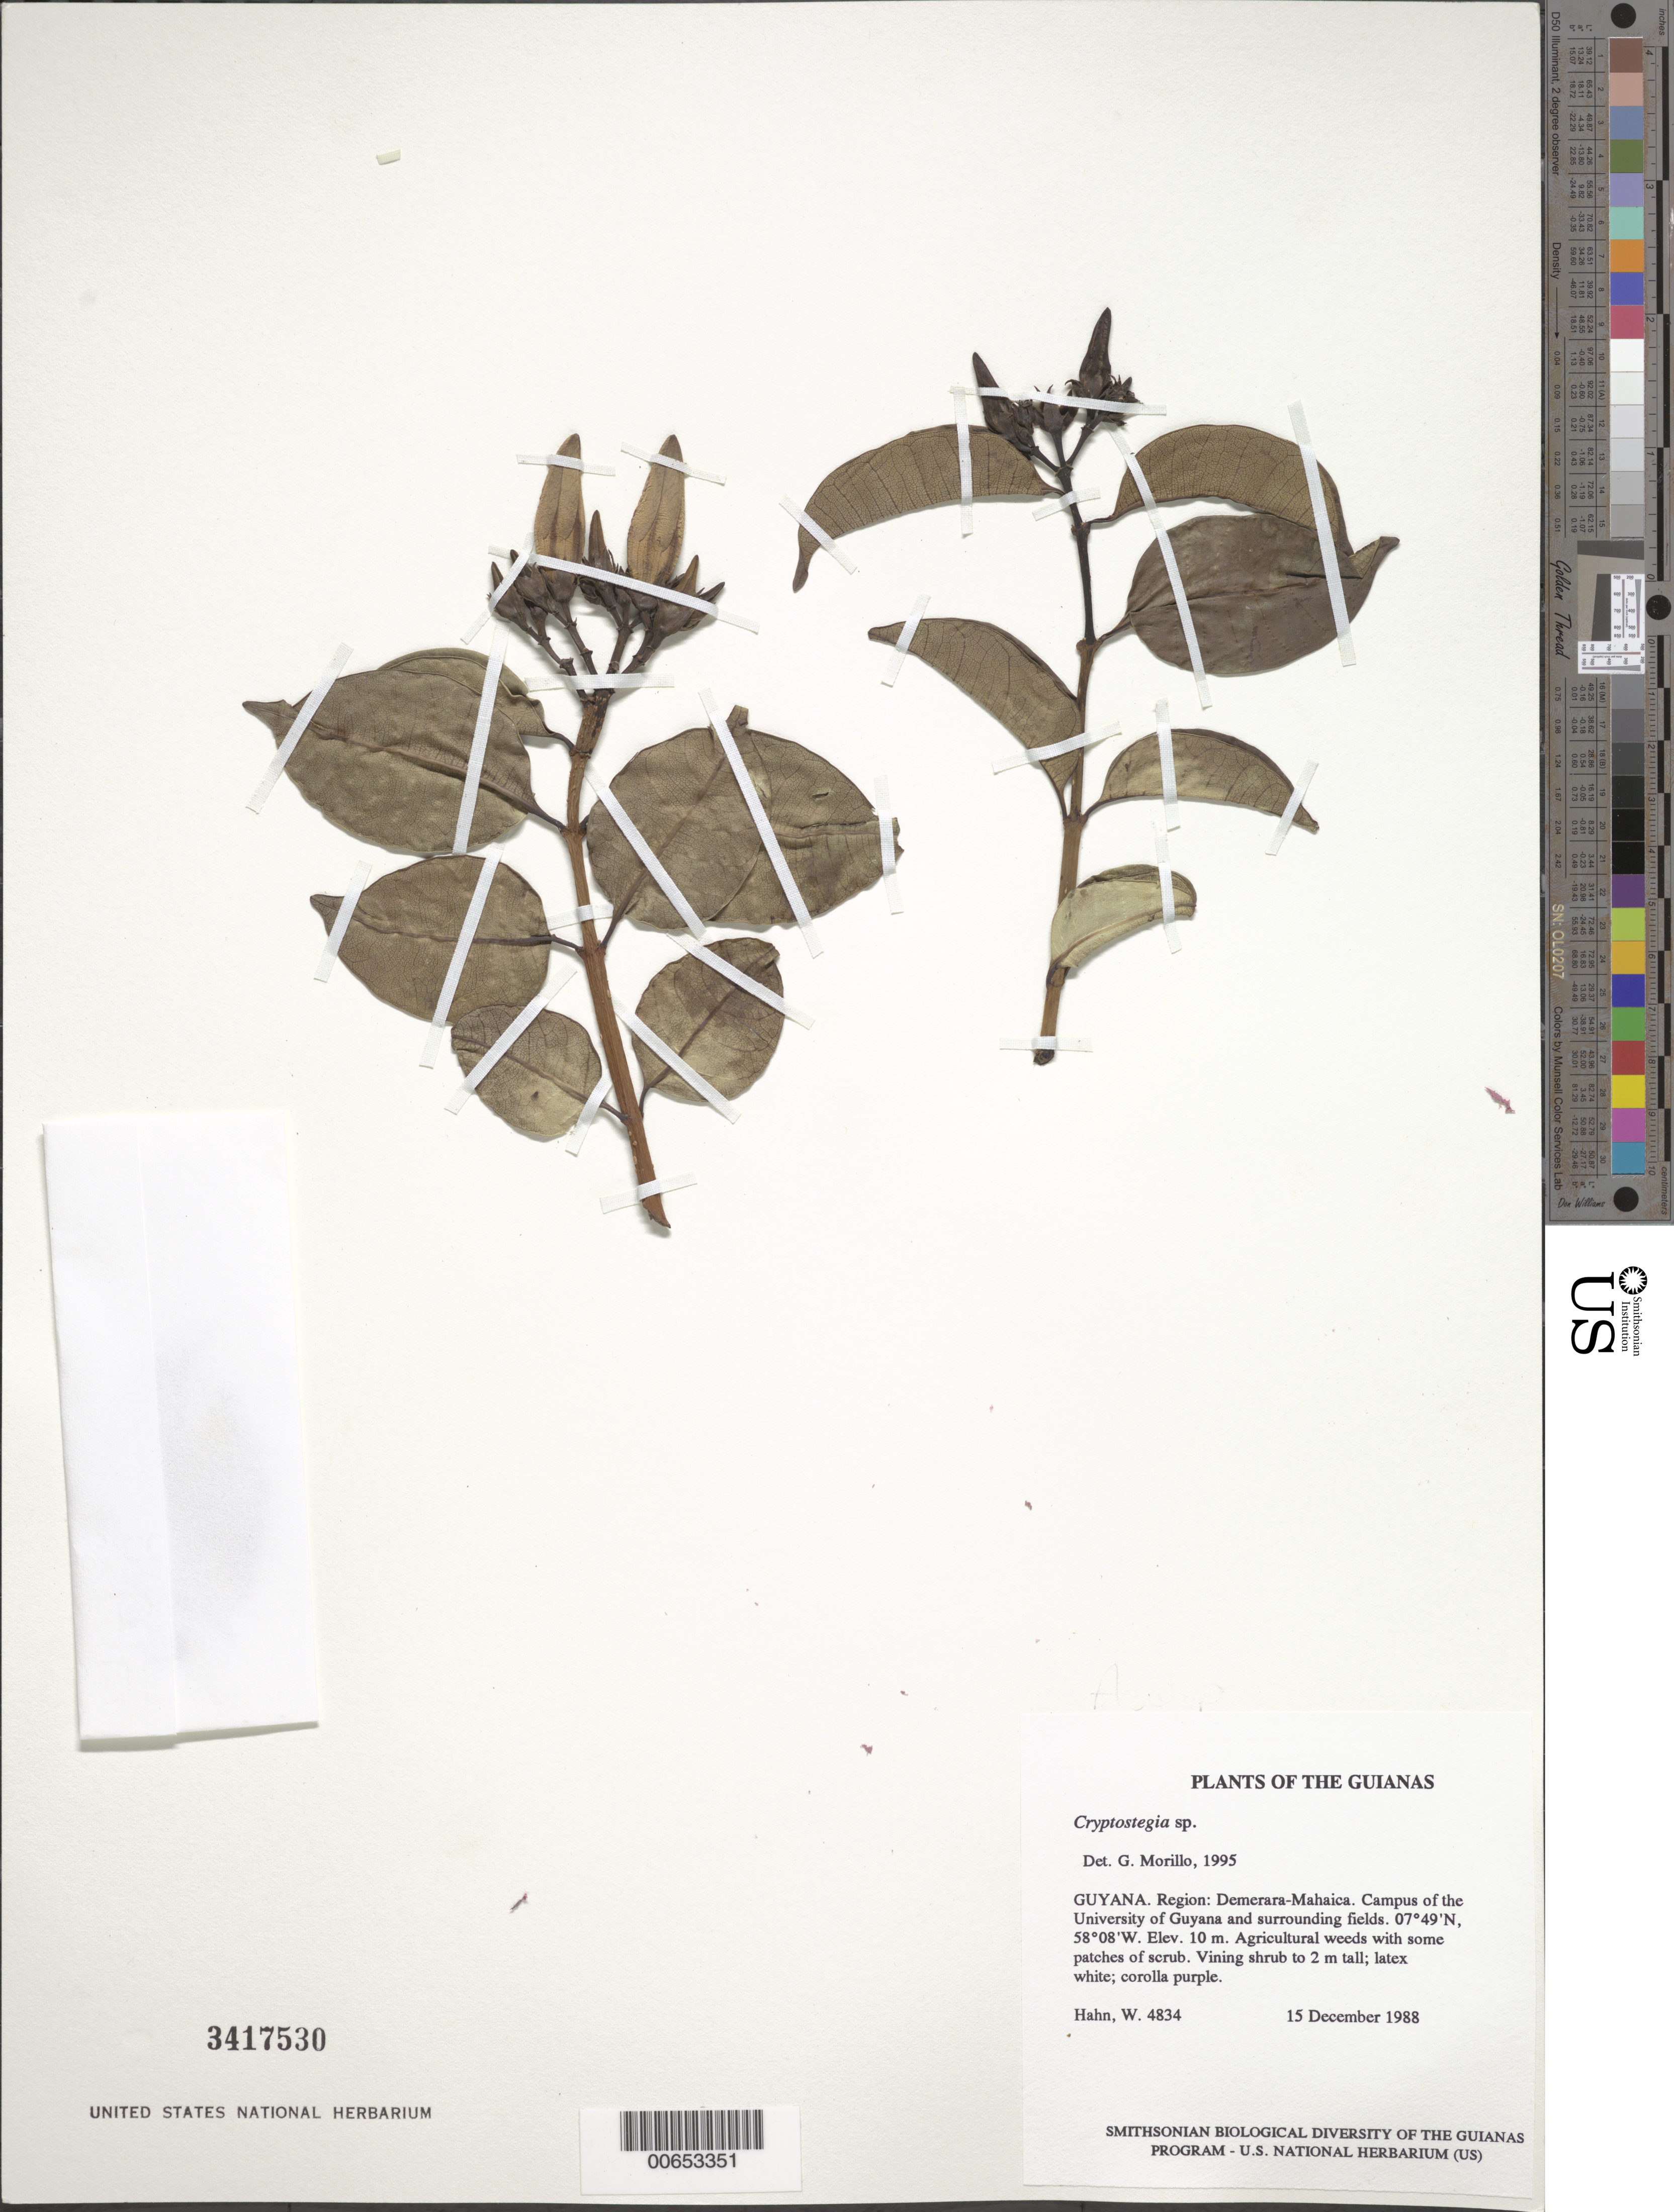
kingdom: Plantae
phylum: Tracheophyta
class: Magnoliopsida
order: Laurales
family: Lauraceae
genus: Cryptocarya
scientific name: Cryptocarya guianensis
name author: Meisn.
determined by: van der Werff, H., (MO), Missouri Botanical Garden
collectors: H. D. Clarke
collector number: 4834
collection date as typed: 21 May 1997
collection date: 1997-05-21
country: Guyana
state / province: U. Takutu-U. Essequibo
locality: Kassikaityu R., 0-3 km E of landing at terminus of trail from Kuyuwini R.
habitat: Riparian vegetation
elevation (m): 240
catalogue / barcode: US 3417530